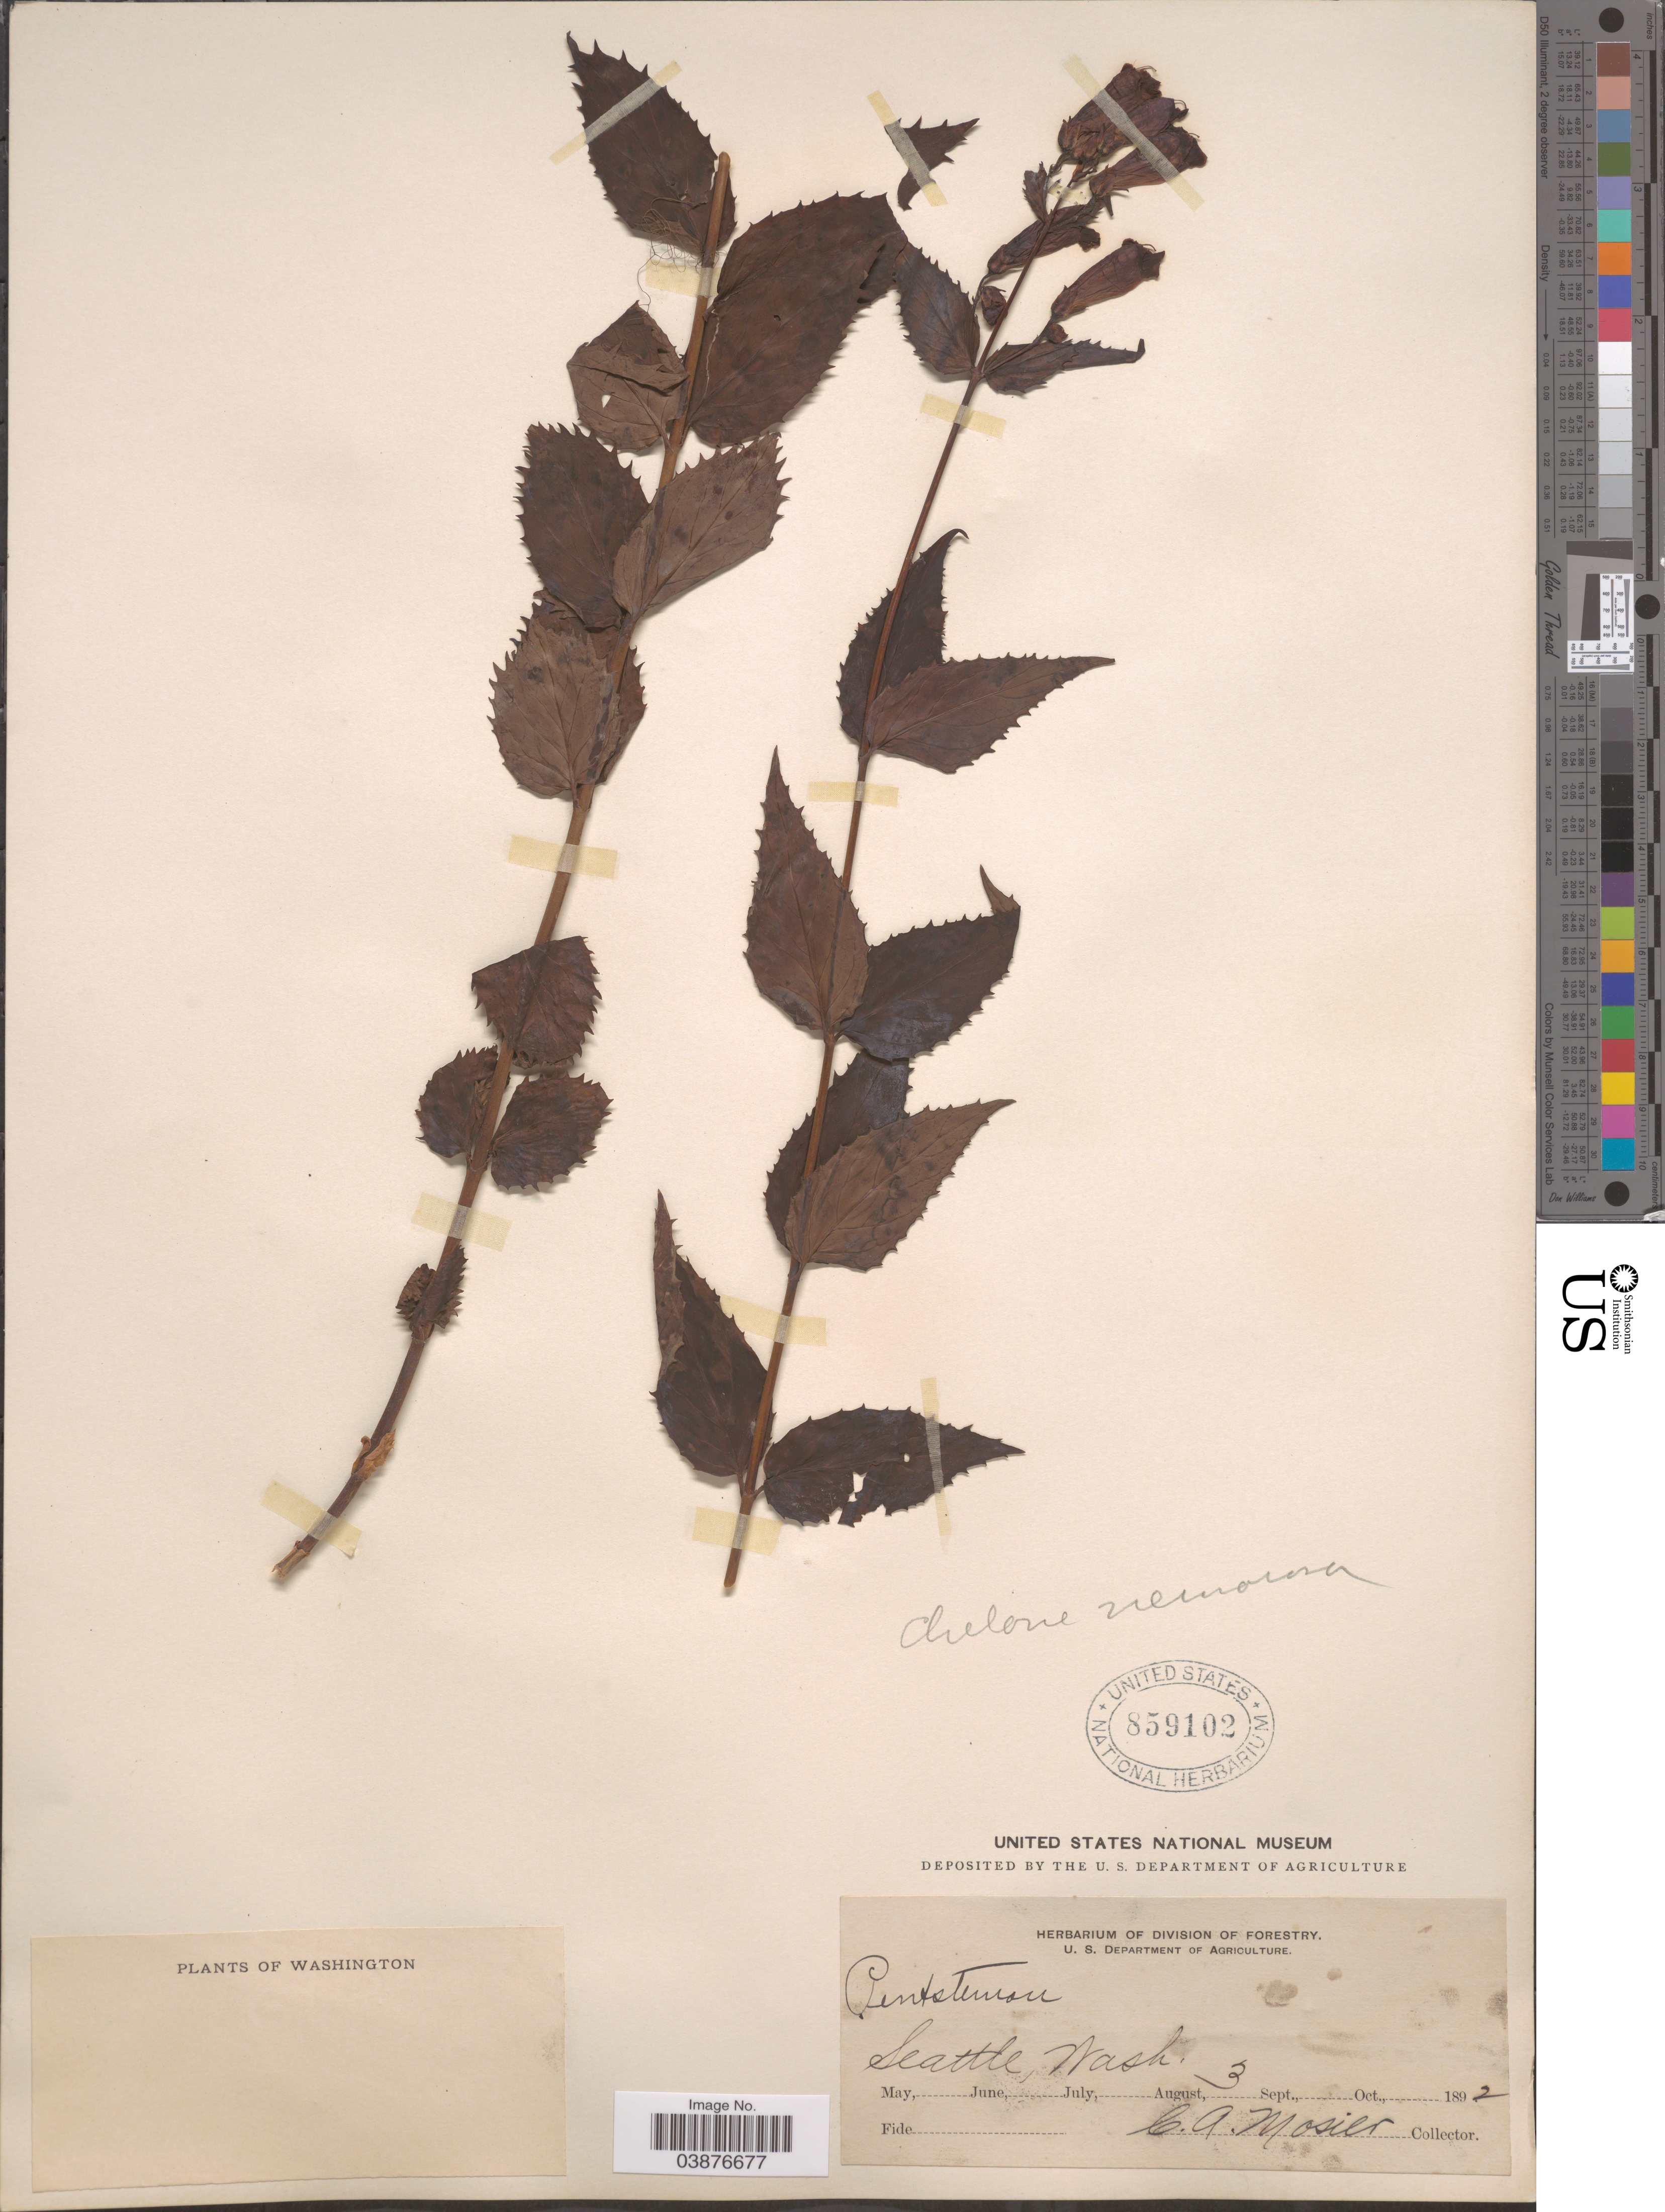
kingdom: Plantae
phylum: Tracheophyta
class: Magnoliopsida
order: Lamiales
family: Plantaginaceae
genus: Penstemon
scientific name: Penstemon nemorosus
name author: (Douglas ex Lindl.) Trautv.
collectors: C. A. Mosier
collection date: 1892-08-03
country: United States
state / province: Washington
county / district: King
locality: Seattle.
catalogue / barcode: US 859102